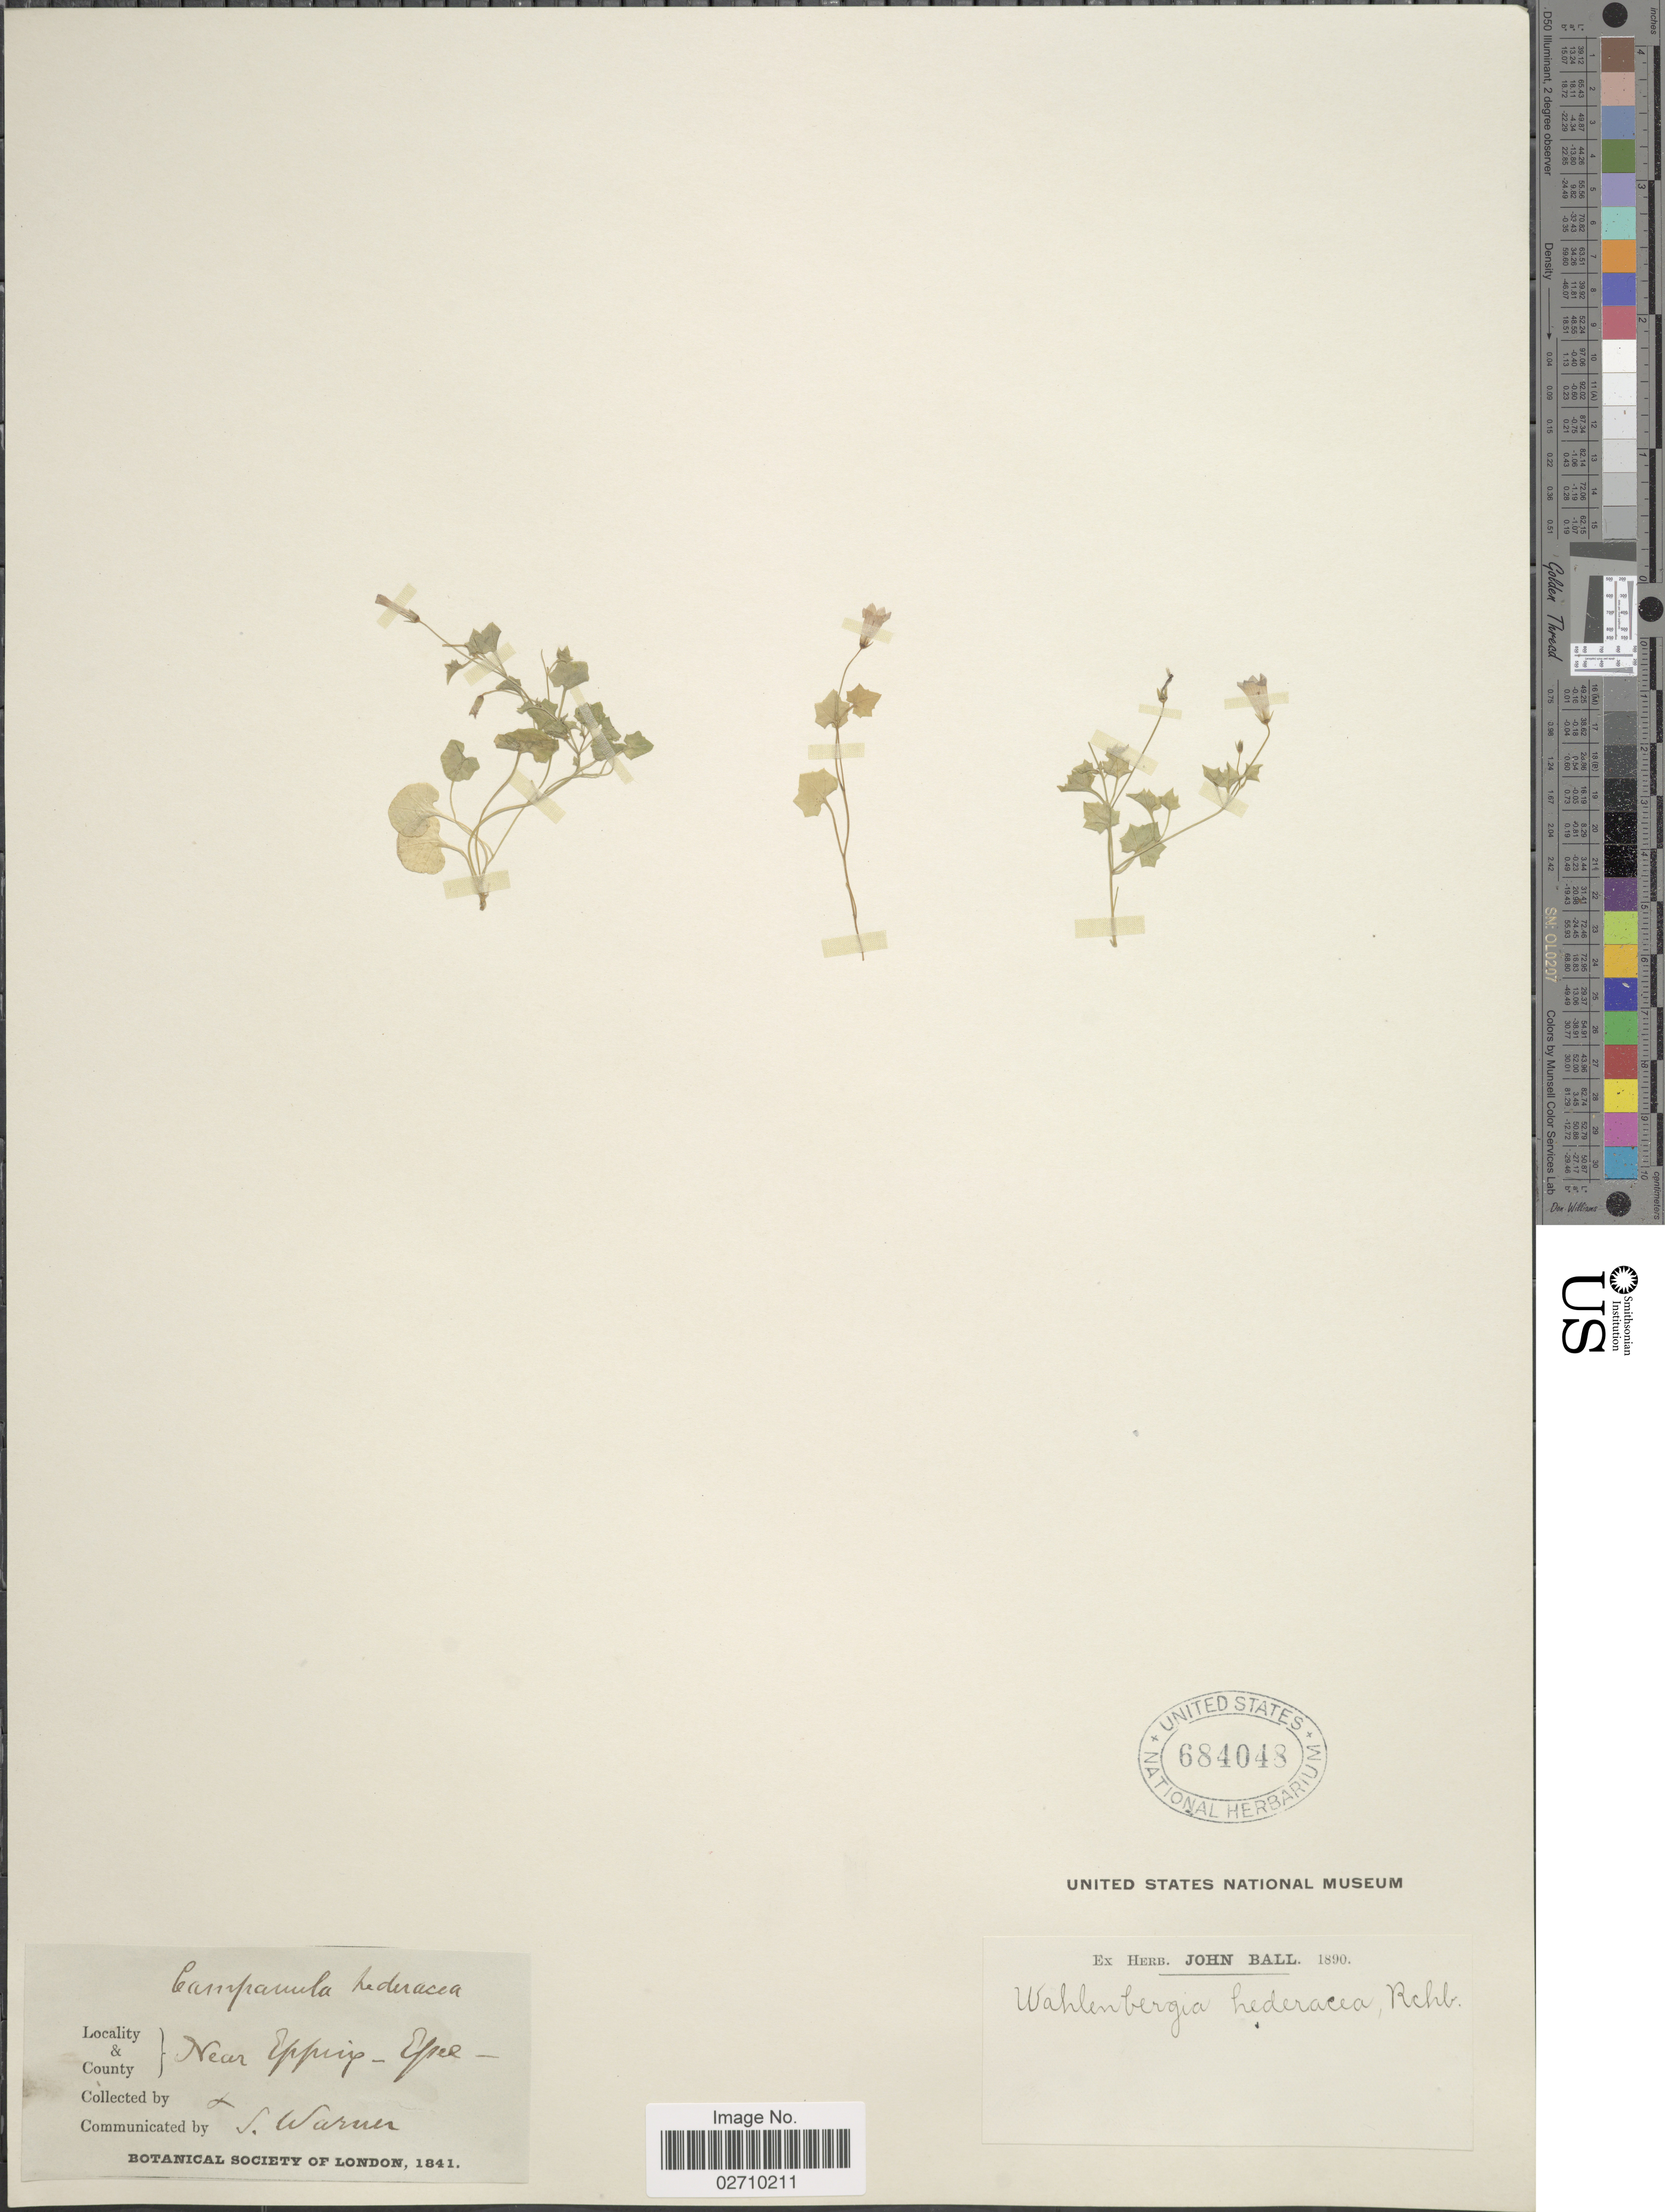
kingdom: Plantae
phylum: Tracheophyta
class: Magnoliopsida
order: Asterales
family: Campanulaceae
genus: Wahlenbergia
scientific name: Wahlenbergia hederacea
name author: Rchb.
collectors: S. Warner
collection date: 1841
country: United Kingdom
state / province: England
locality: Near Epping - Essex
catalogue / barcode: US 684048